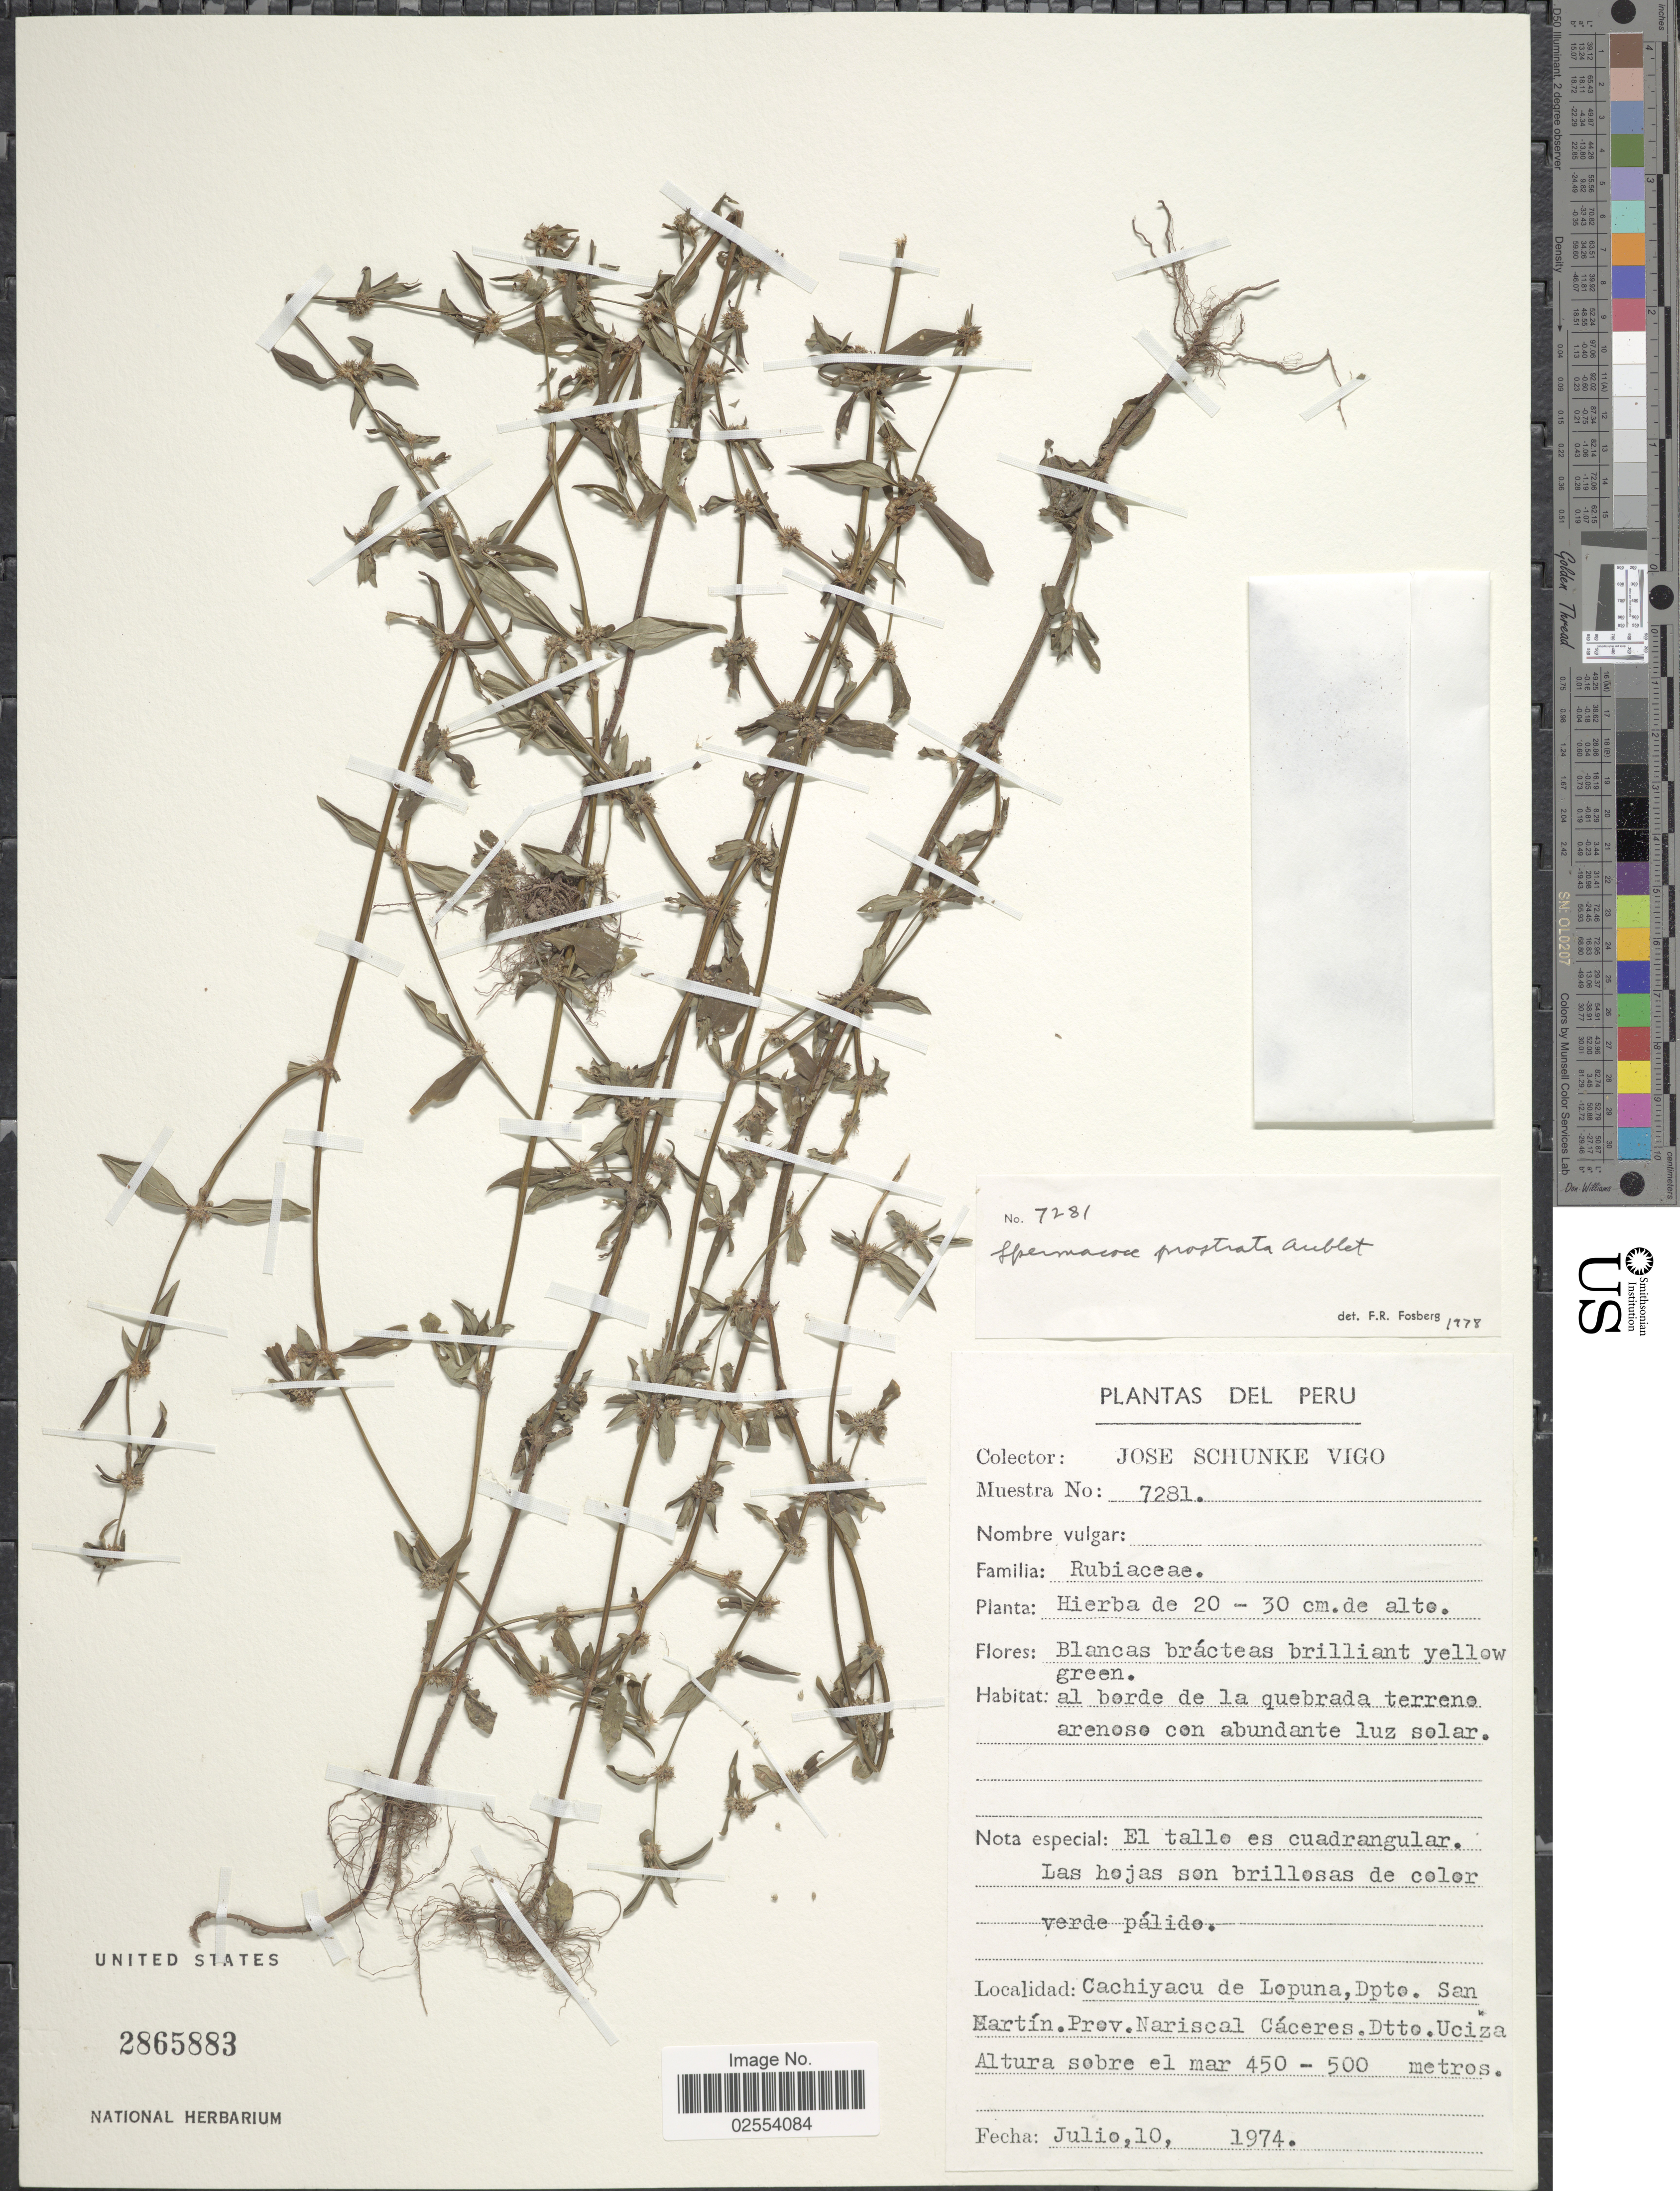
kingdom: Plantae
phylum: Tracheophyta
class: Magnoliopsida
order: Gentianales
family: Rubiaceae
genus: Spermacoce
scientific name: Spermacoce prostrata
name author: Aubl.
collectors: J. Schunke Vigo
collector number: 7281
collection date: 1974-07-10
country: Peru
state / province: San Martín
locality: Cachiyacu de Lopuna, Prov. Nariscak Cáceres, Dtto Uciza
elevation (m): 450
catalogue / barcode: US 2865883